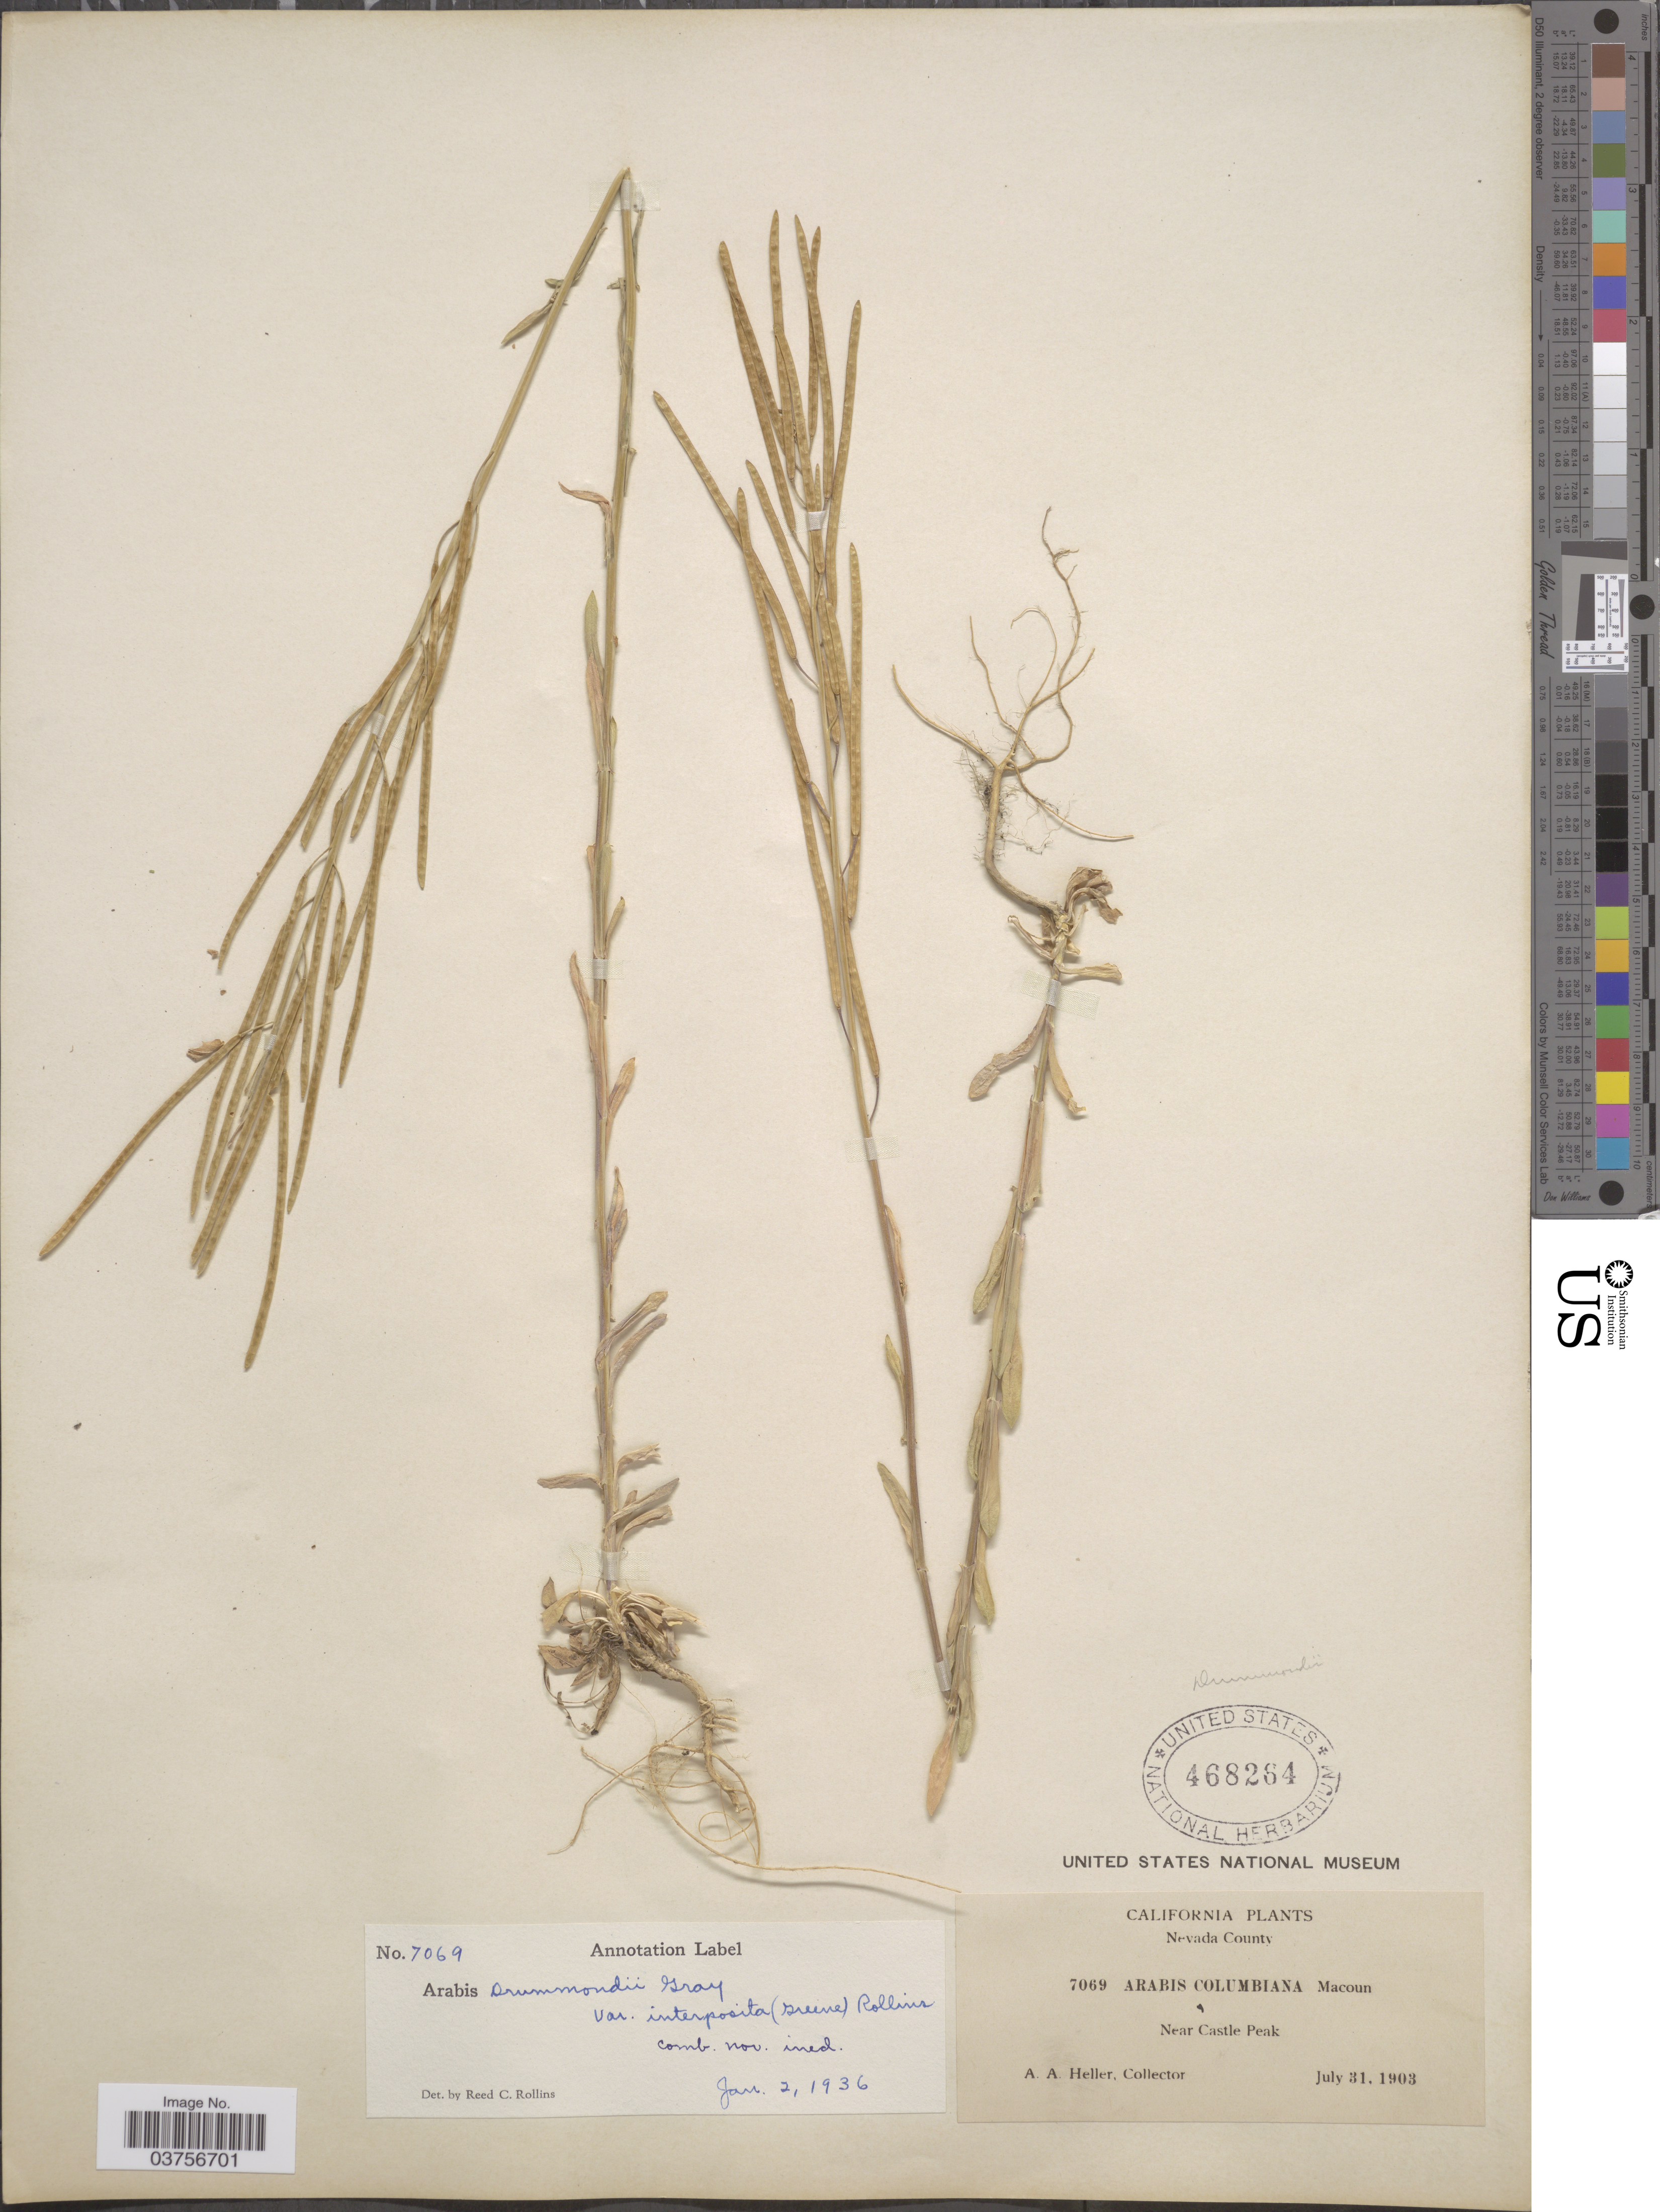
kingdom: Plantae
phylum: Tracheophyta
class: Magnoliopsida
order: Brassicales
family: Brassicaceae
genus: Arabis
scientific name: Arabis divaricarpa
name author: A. Nelson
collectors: A. A. Heller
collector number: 7069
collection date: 1903-07-31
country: United States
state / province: California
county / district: Nevada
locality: Nevada County. Near Castle Peak.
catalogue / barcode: US 468264